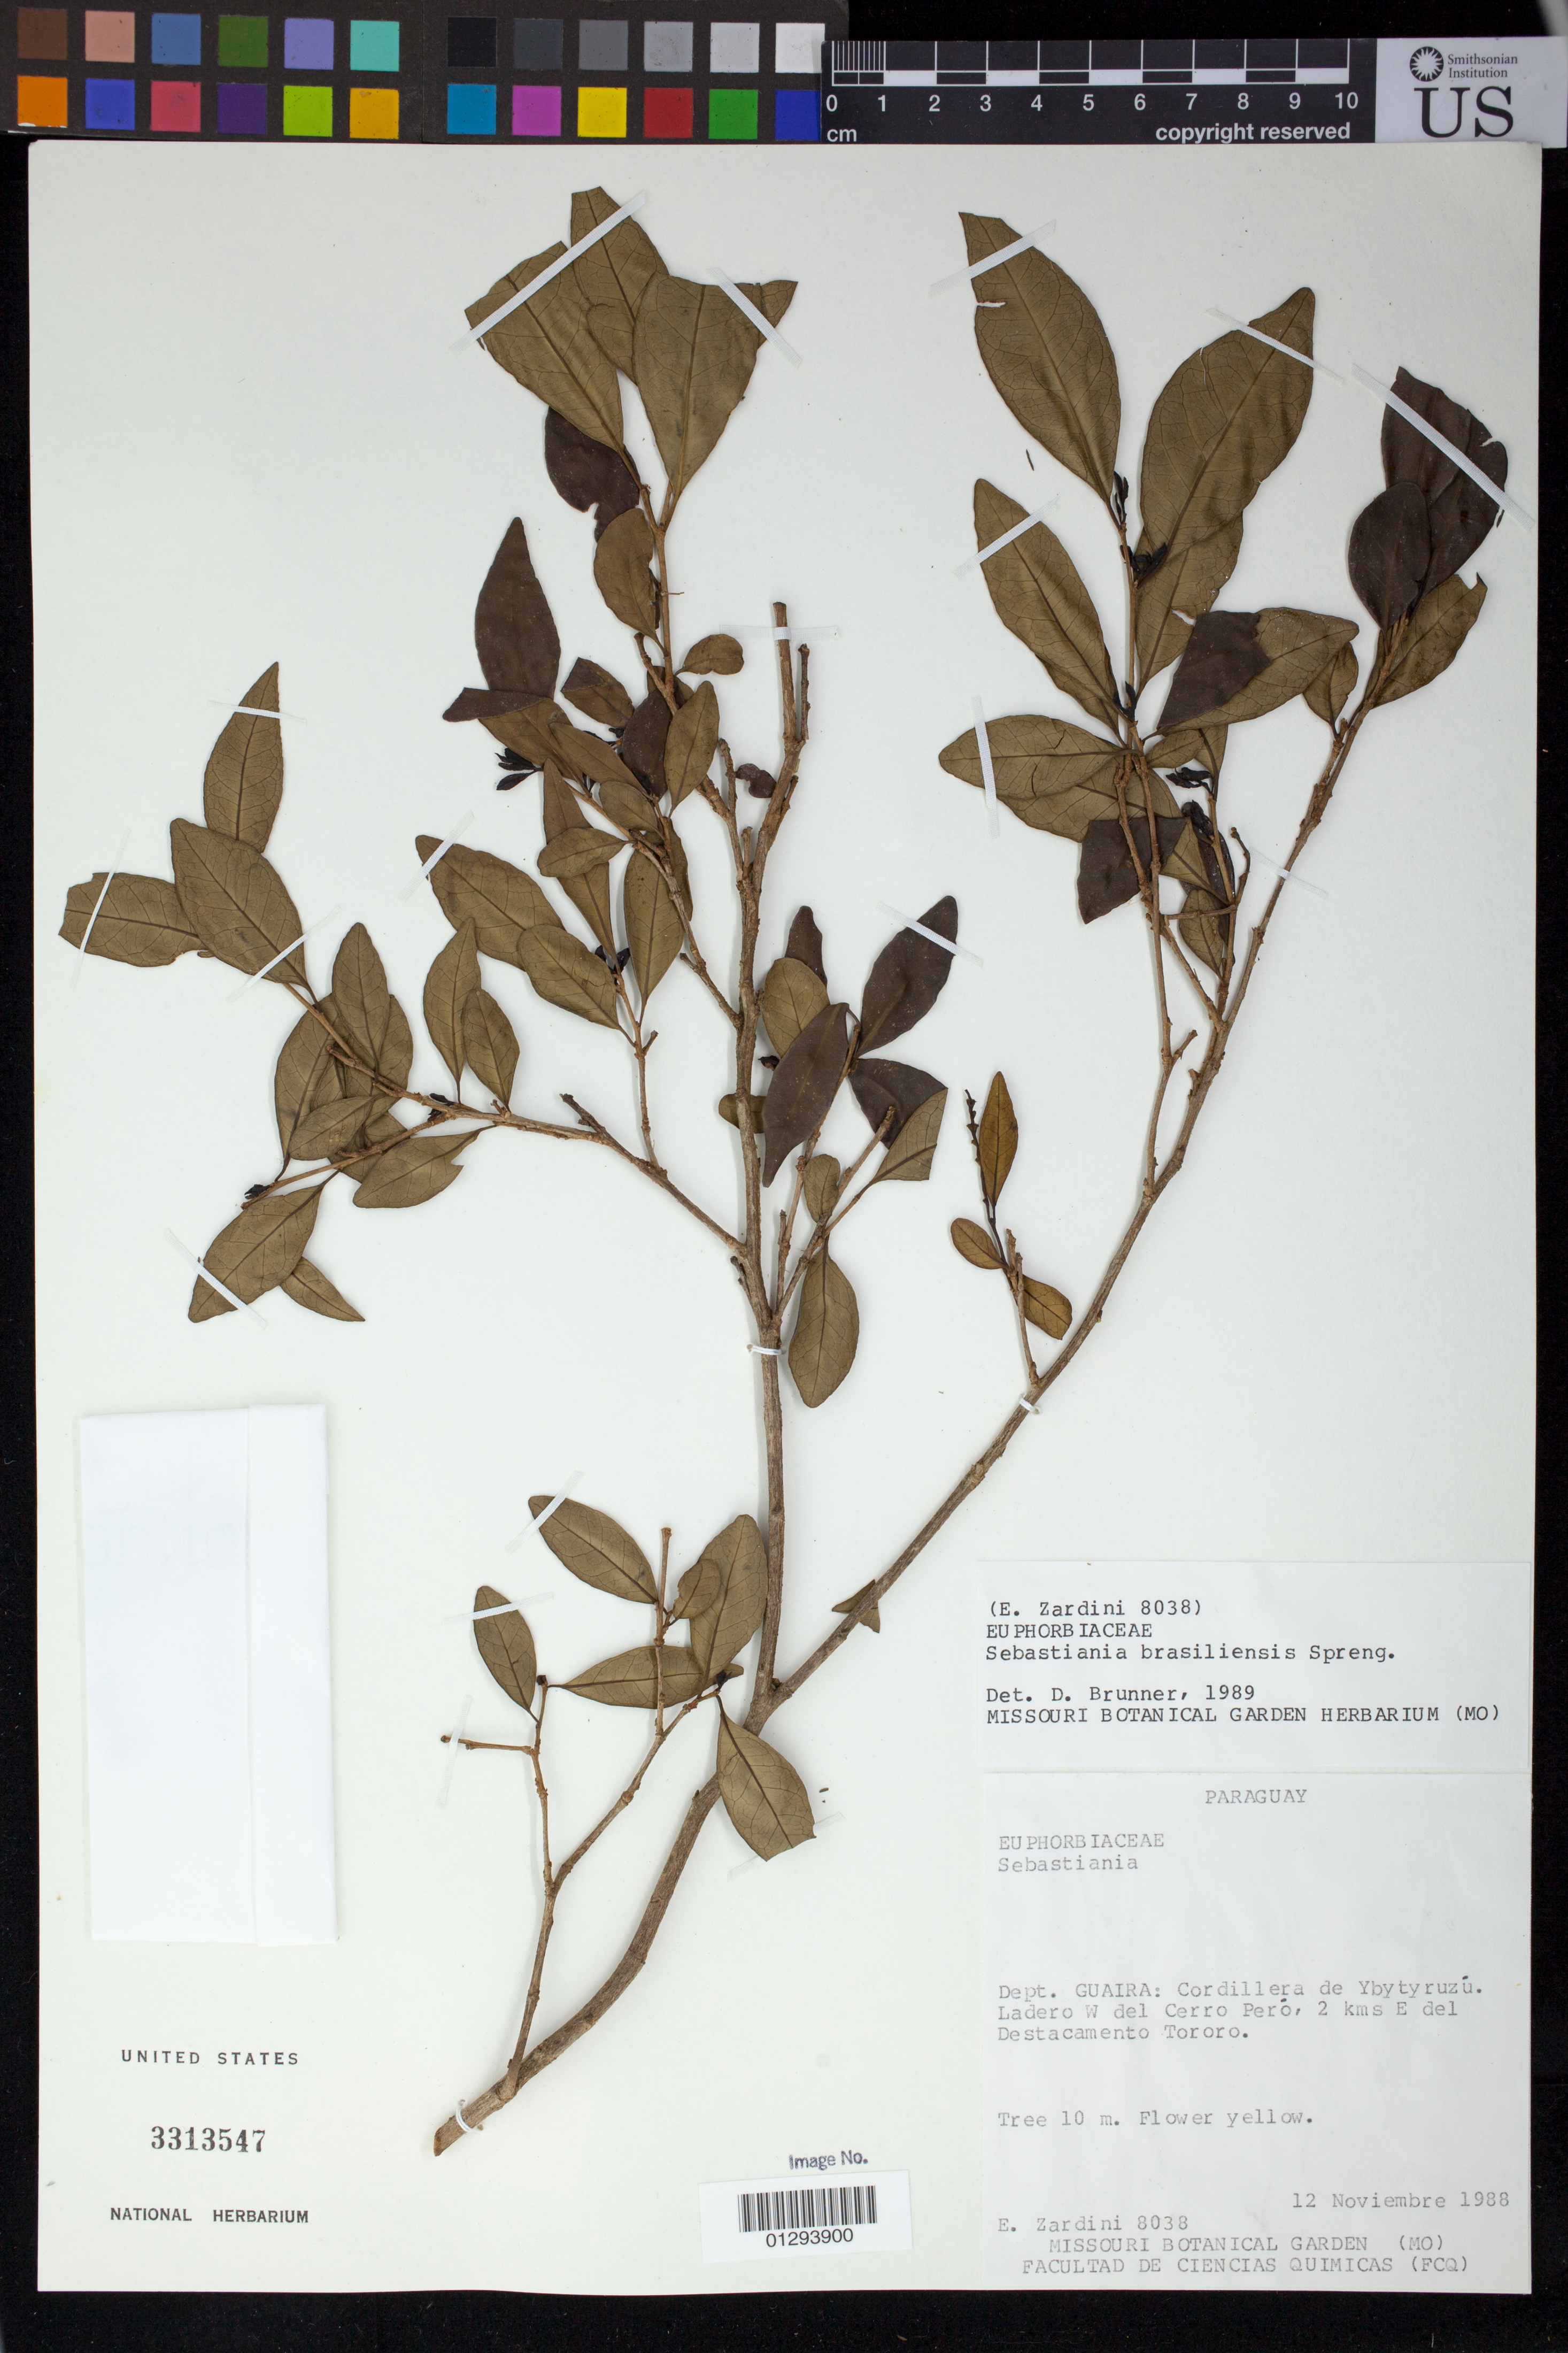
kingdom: Plantae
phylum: Tracheophyta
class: Magnoliopsida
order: Malpighiales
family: Euphorbiaceae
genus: Sebastiania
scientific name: Sebastiania brasiliensis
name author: Spreng.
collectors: E. M. Zardini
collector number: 8038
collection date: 1988-11-12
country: Paraguay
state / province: Guaira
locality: Cordillera de Ybytyruzu. Ladero W del Cerro Pero, 2 kms E del Destacamento Tororo.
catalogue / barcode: US 3313547